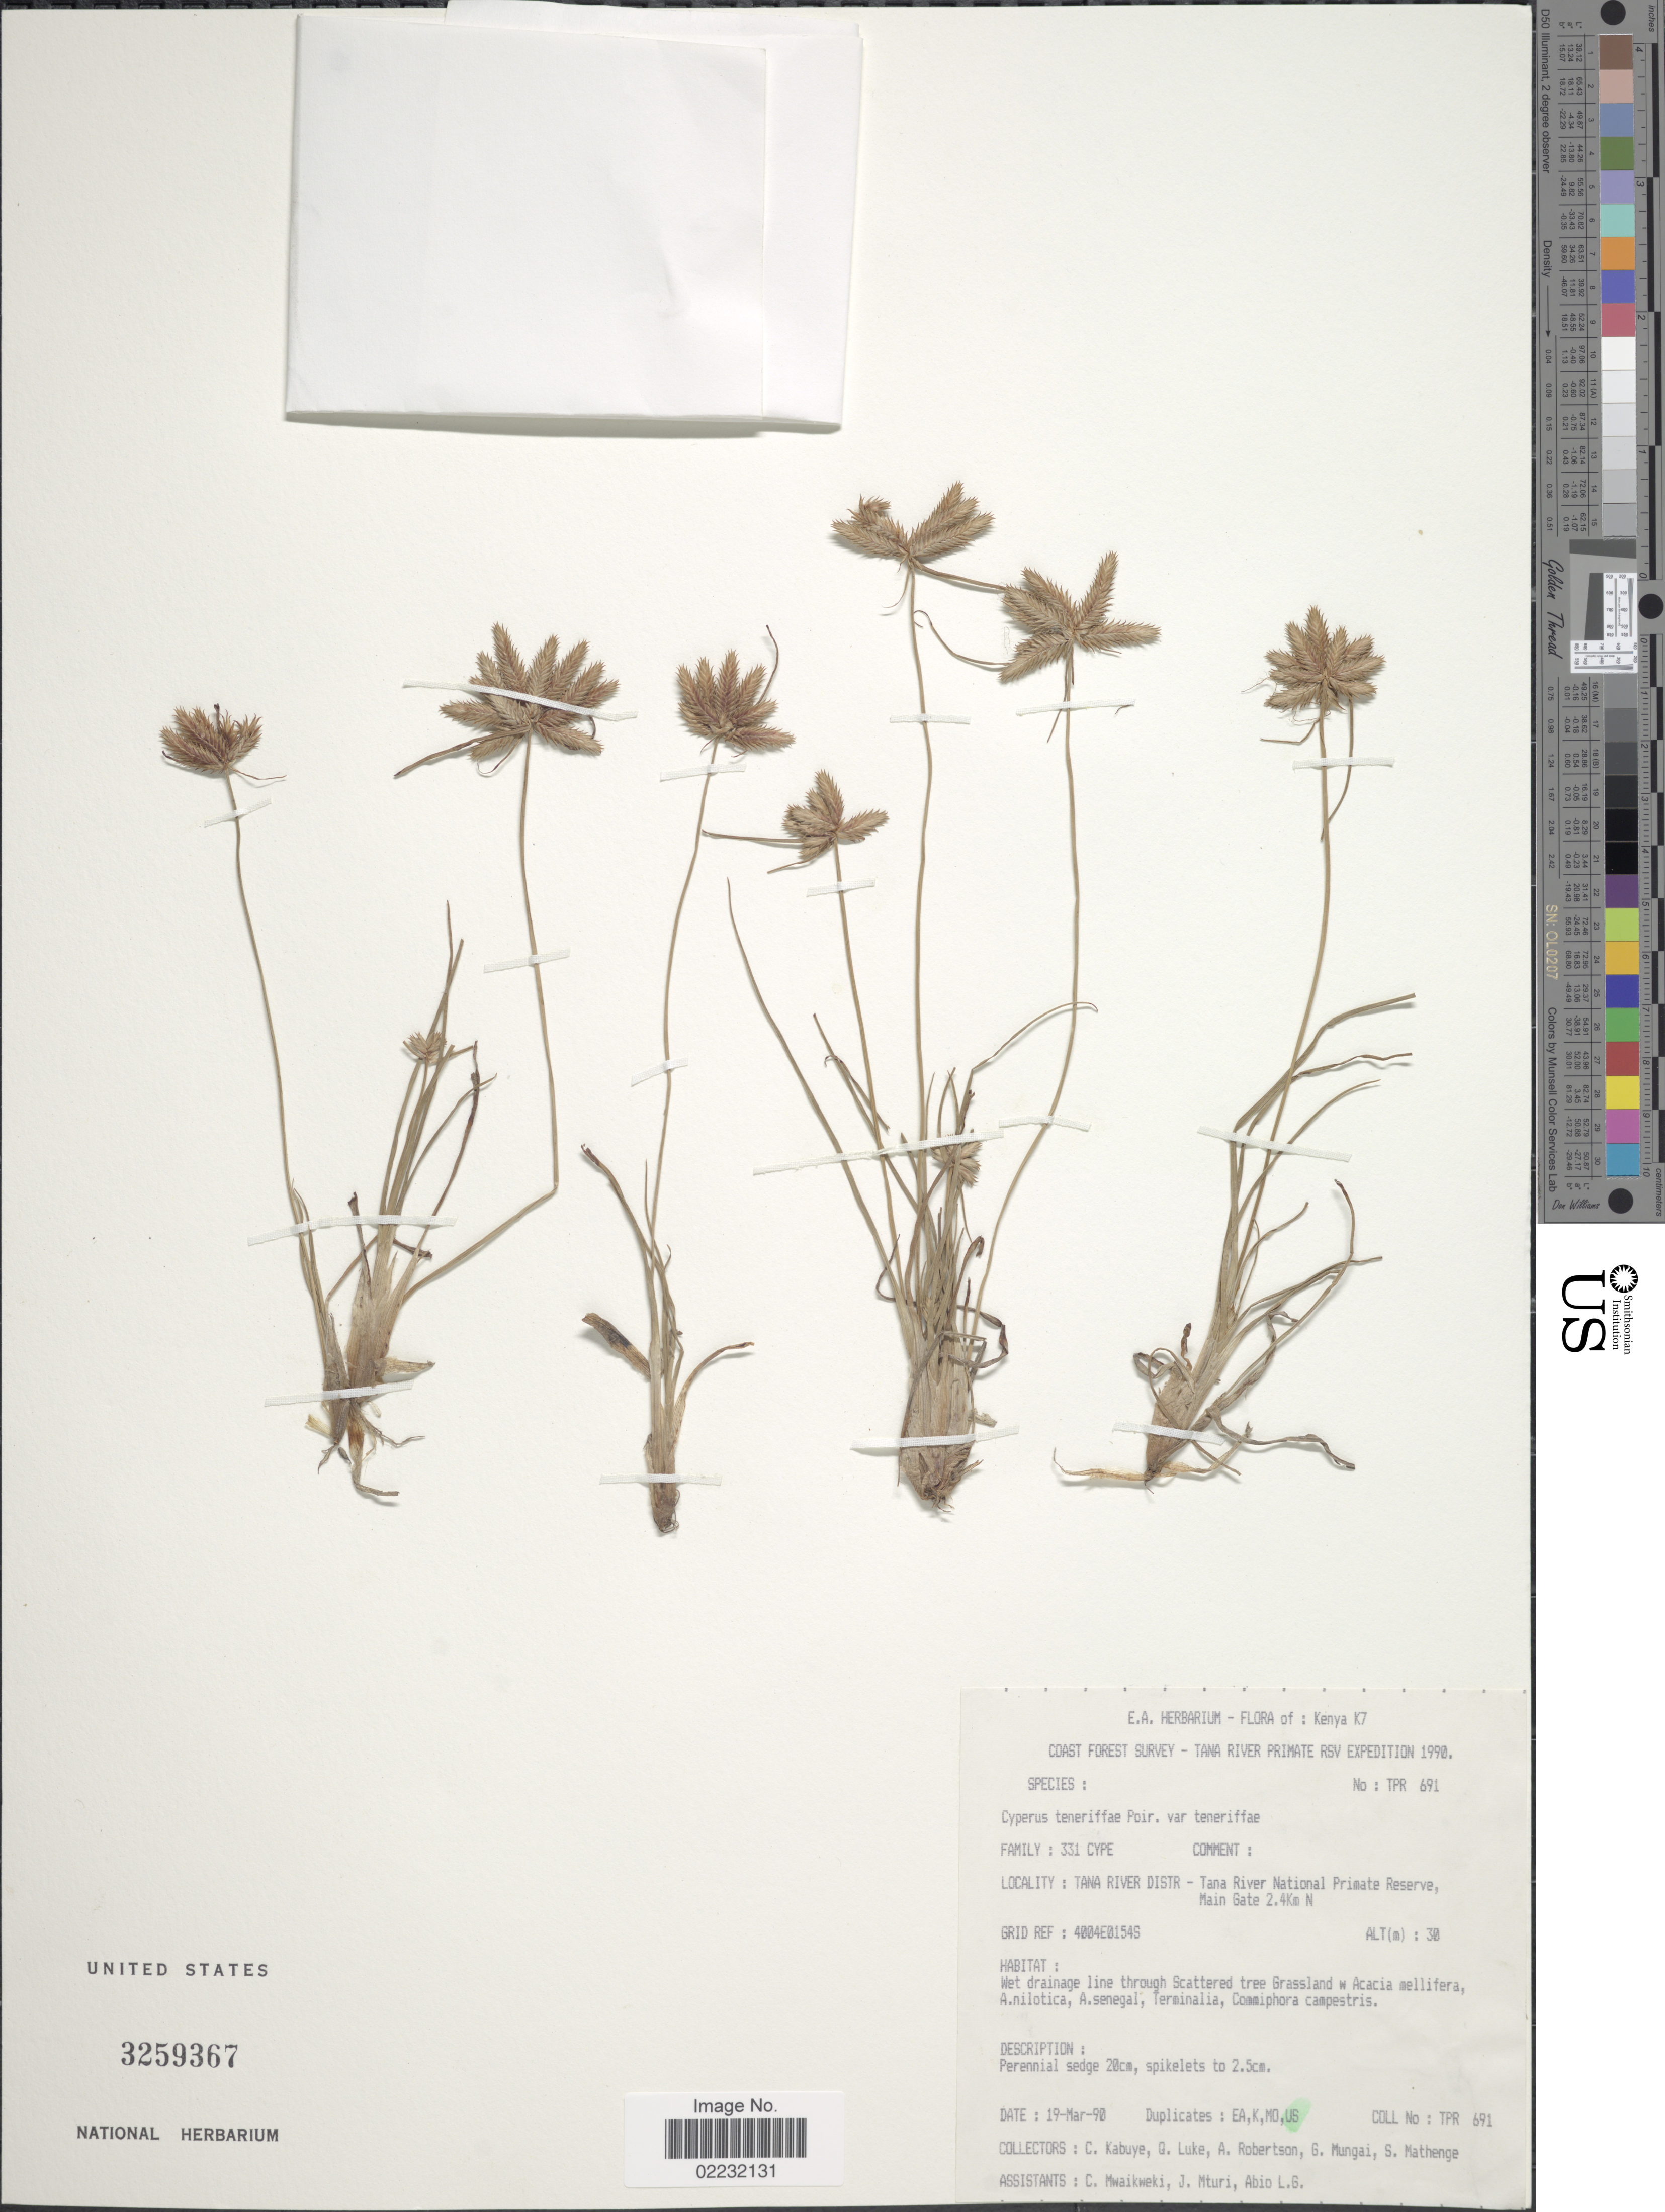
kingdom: Plantae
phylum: Tracheophyta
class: Liliopsida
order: Poales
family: Cyperaceae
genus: Cyperus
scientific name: Cyperus rubicundus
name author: Vahl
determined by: Strong, Mark T., (BOT), Smithsonian Institution - National Museum of Natural History (UNITED STATES)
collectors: C. Kabuye, Q. Luke, A. Robertson, G. Mungai & et al.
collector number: TPR691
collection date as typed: Transcribed d/m/y: 19/3/90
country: Kenya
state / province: Tana River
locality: K7, Tana River Distr-Tana River National Primate Reserve, Maine Gate 2.4 km N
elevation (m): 30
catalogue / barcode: US 3259367